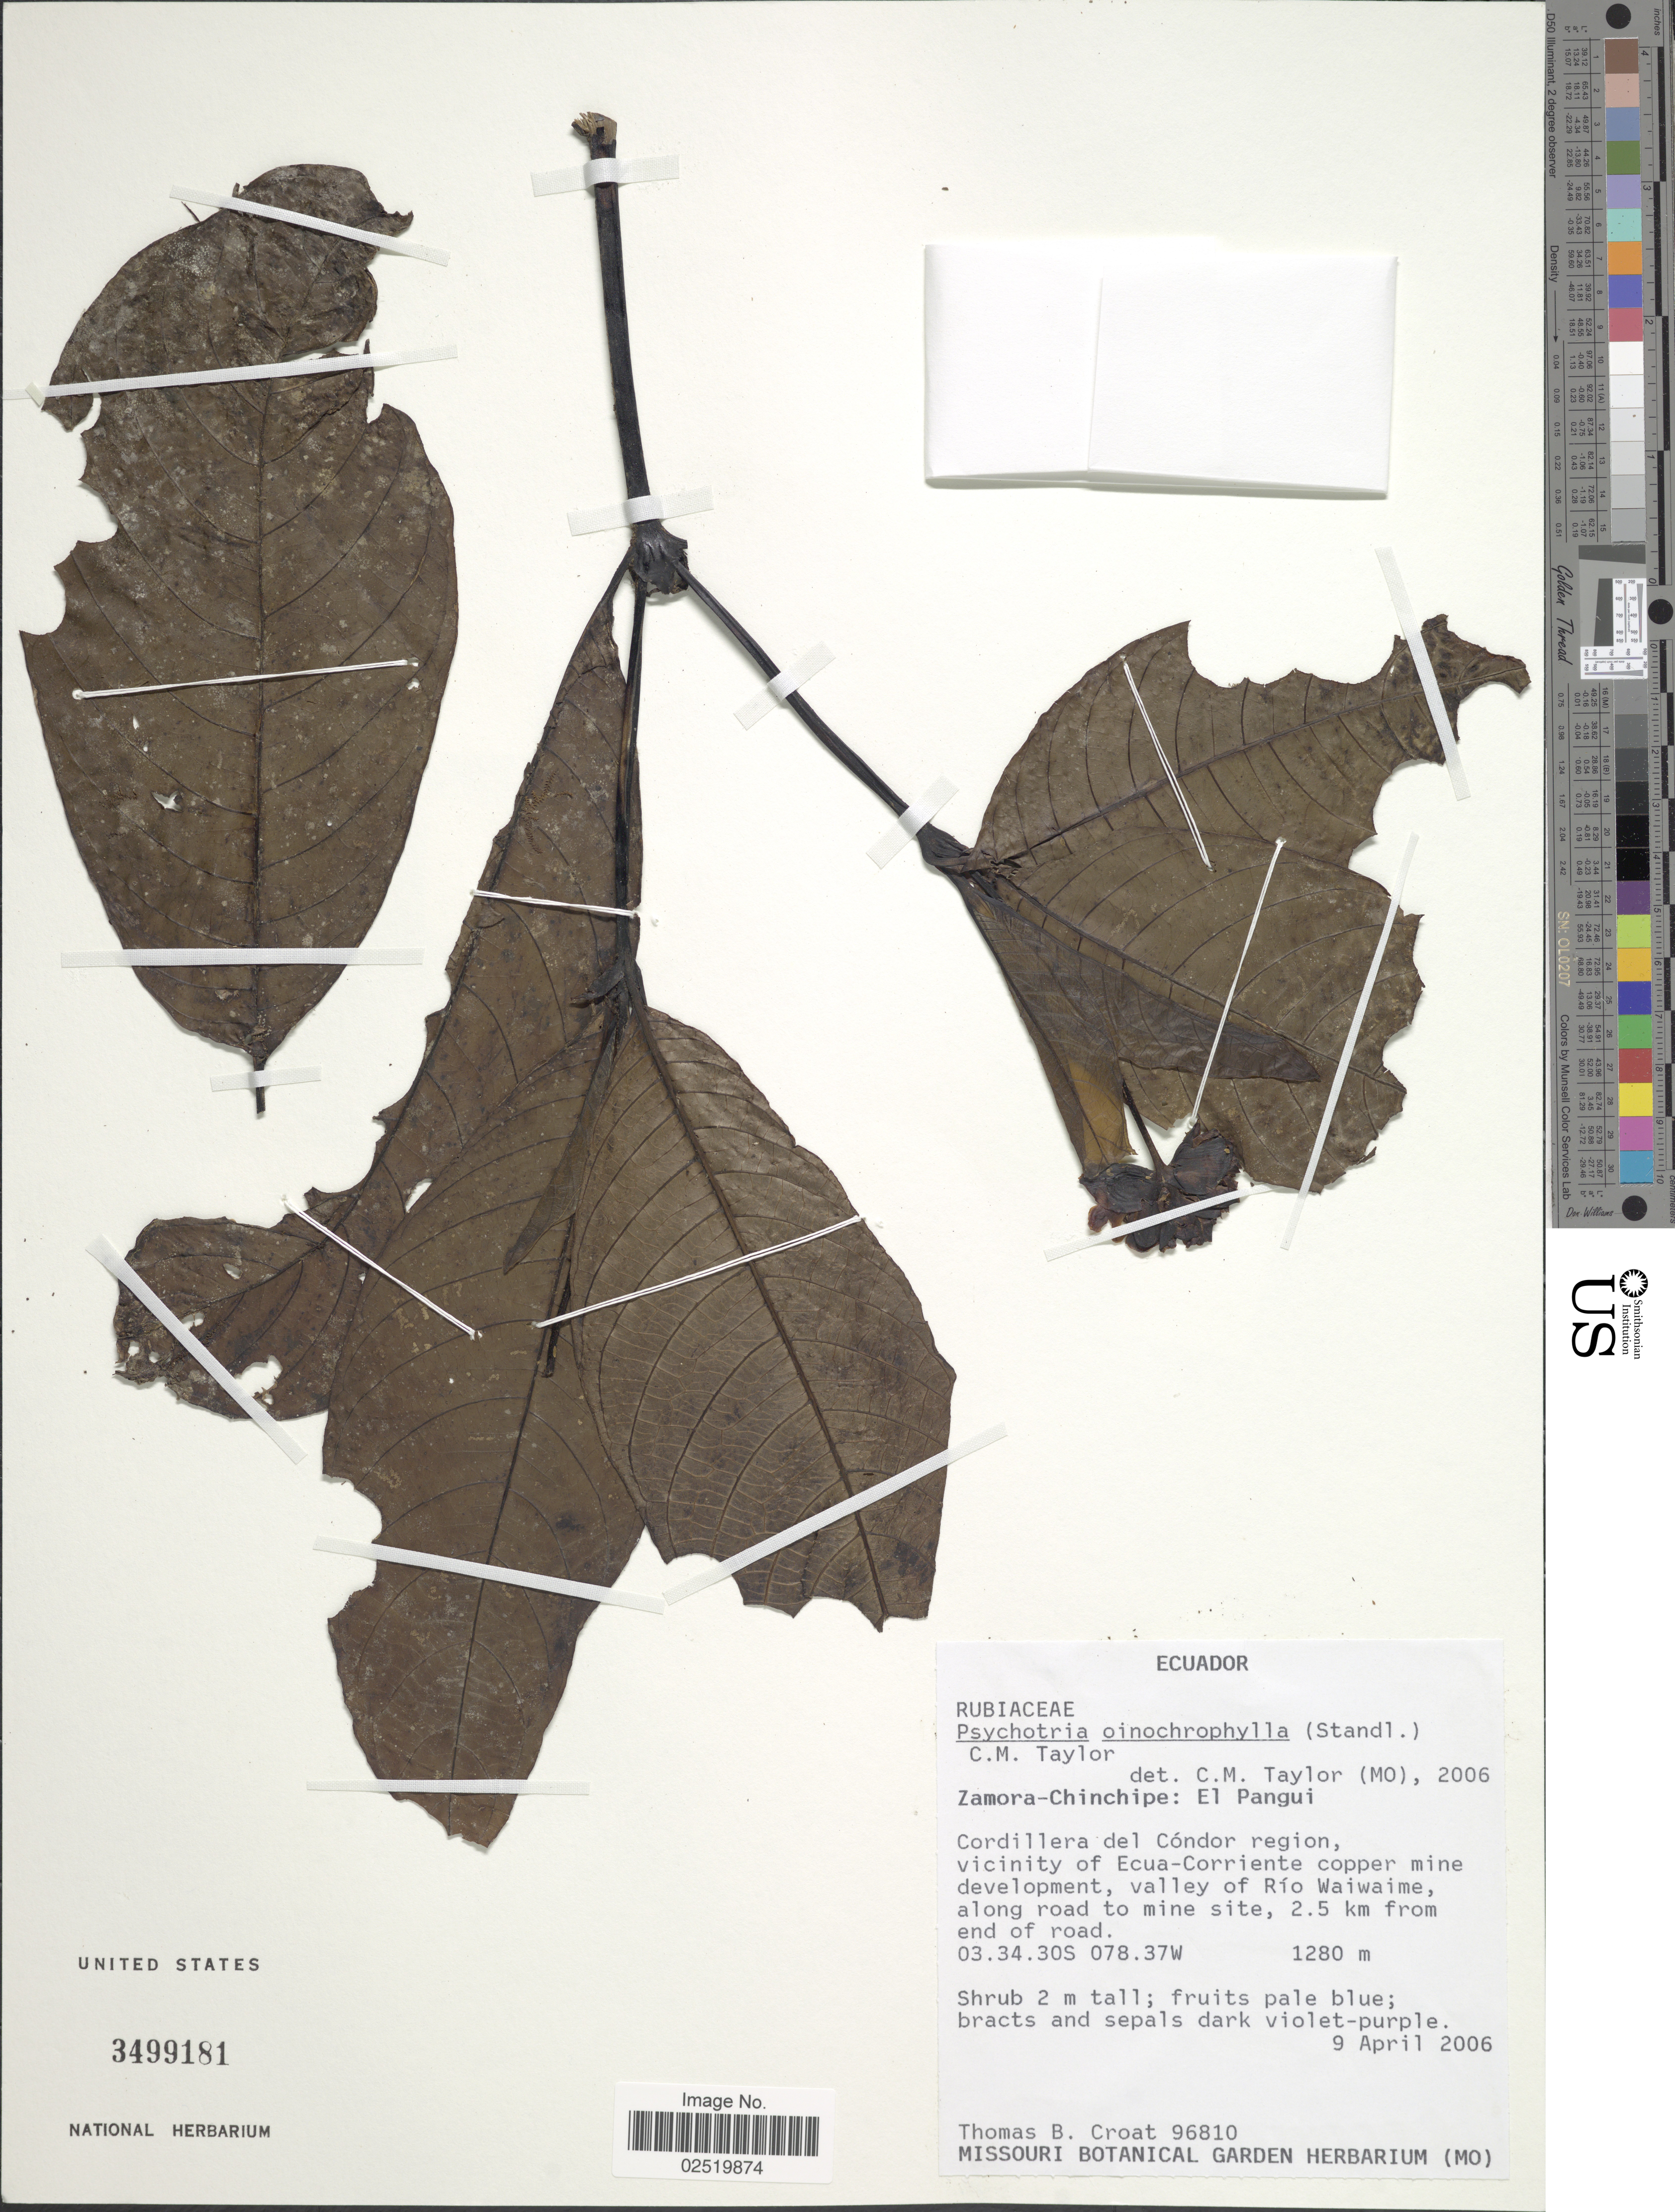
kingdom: Plantae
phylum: Tracheophyta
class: Magnoliopsida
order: Gentianales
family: Rubiaceae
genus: Psychotria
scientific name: Psychotria oinochrophylla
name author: (Standl.) C.M. Taylor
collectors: T. B. Croat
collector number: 96810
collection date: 2006-04-09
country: Ecuador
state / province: Zamora-Chinchipe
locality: El Pangui. Cordillera of Ecua-Corriente copper mine development, valley of Rio Waiwaime, along road to mine site, 2.5 km from end of road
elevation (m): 1280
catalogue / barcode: US 3499181